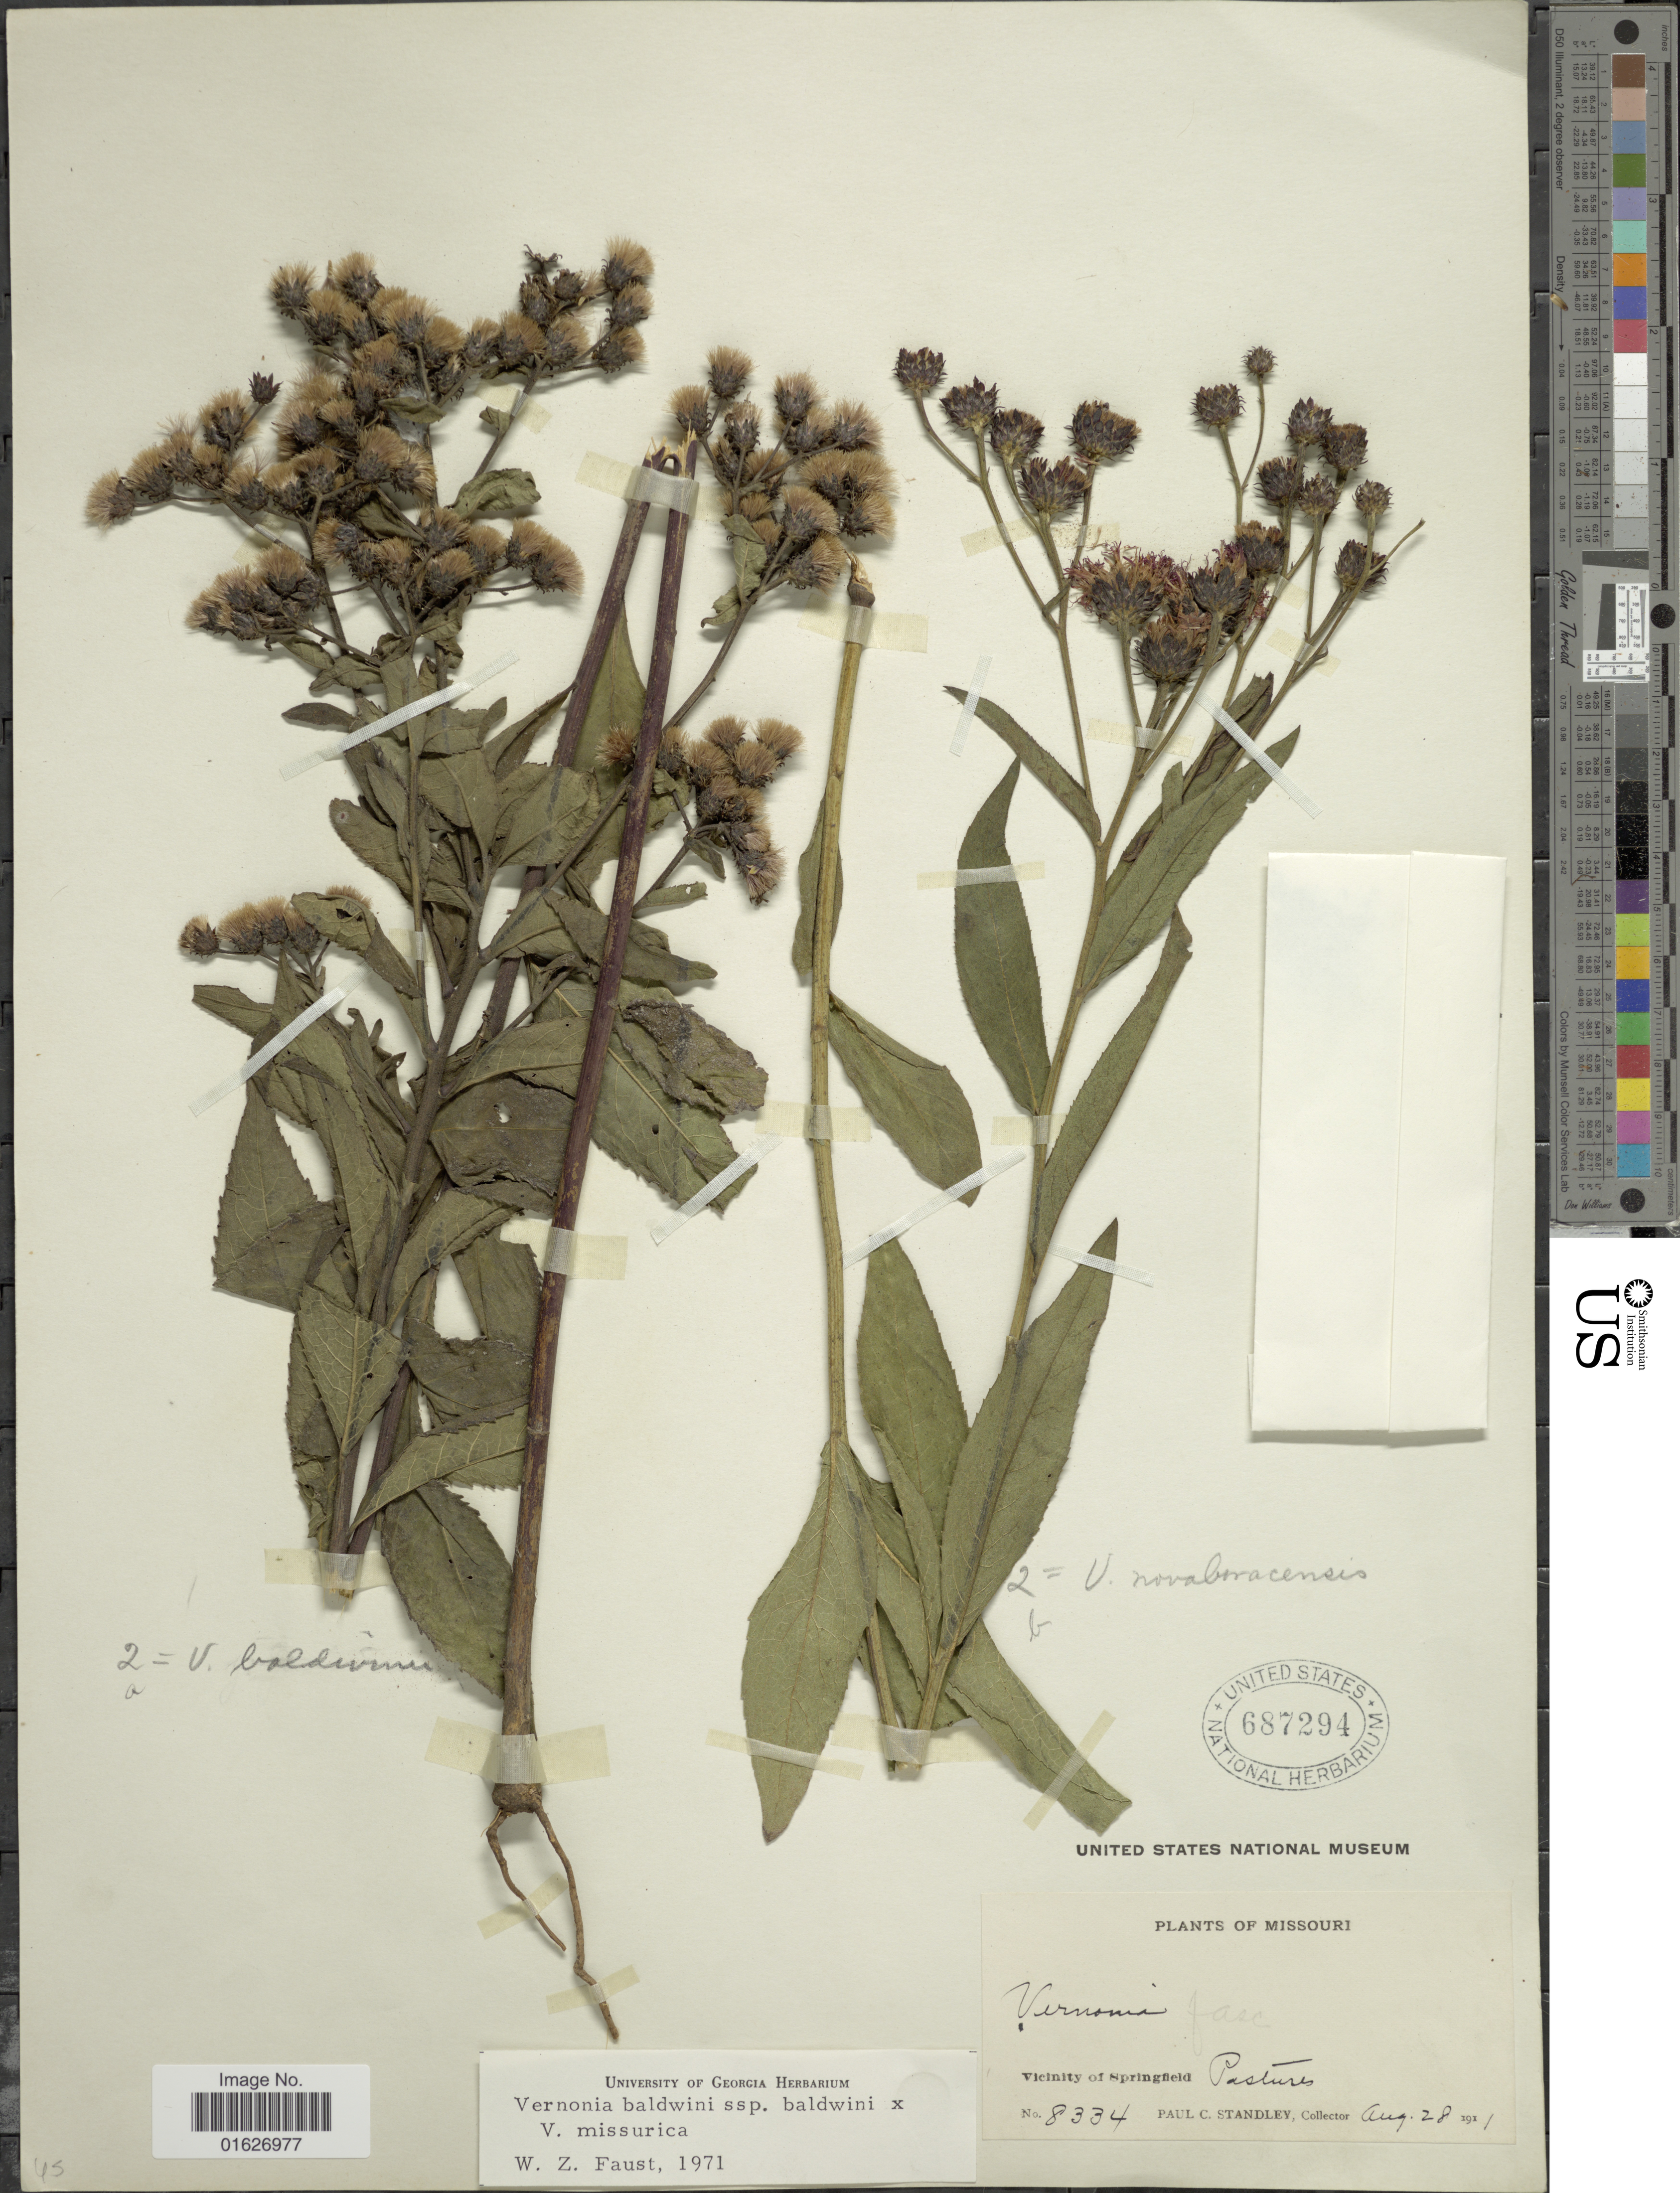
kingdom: Plantae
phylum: Tracheophyta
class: Magnoliopsida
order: Asterales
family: Asteraceae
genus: Vernonia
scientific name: Vernonia baldwinii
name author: Torr.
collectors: P. C. Standley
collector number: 8334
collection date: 1911-08-28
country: United States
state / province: Missouri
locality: Vicinity of Springfield, pastures.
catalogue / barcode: US 687294